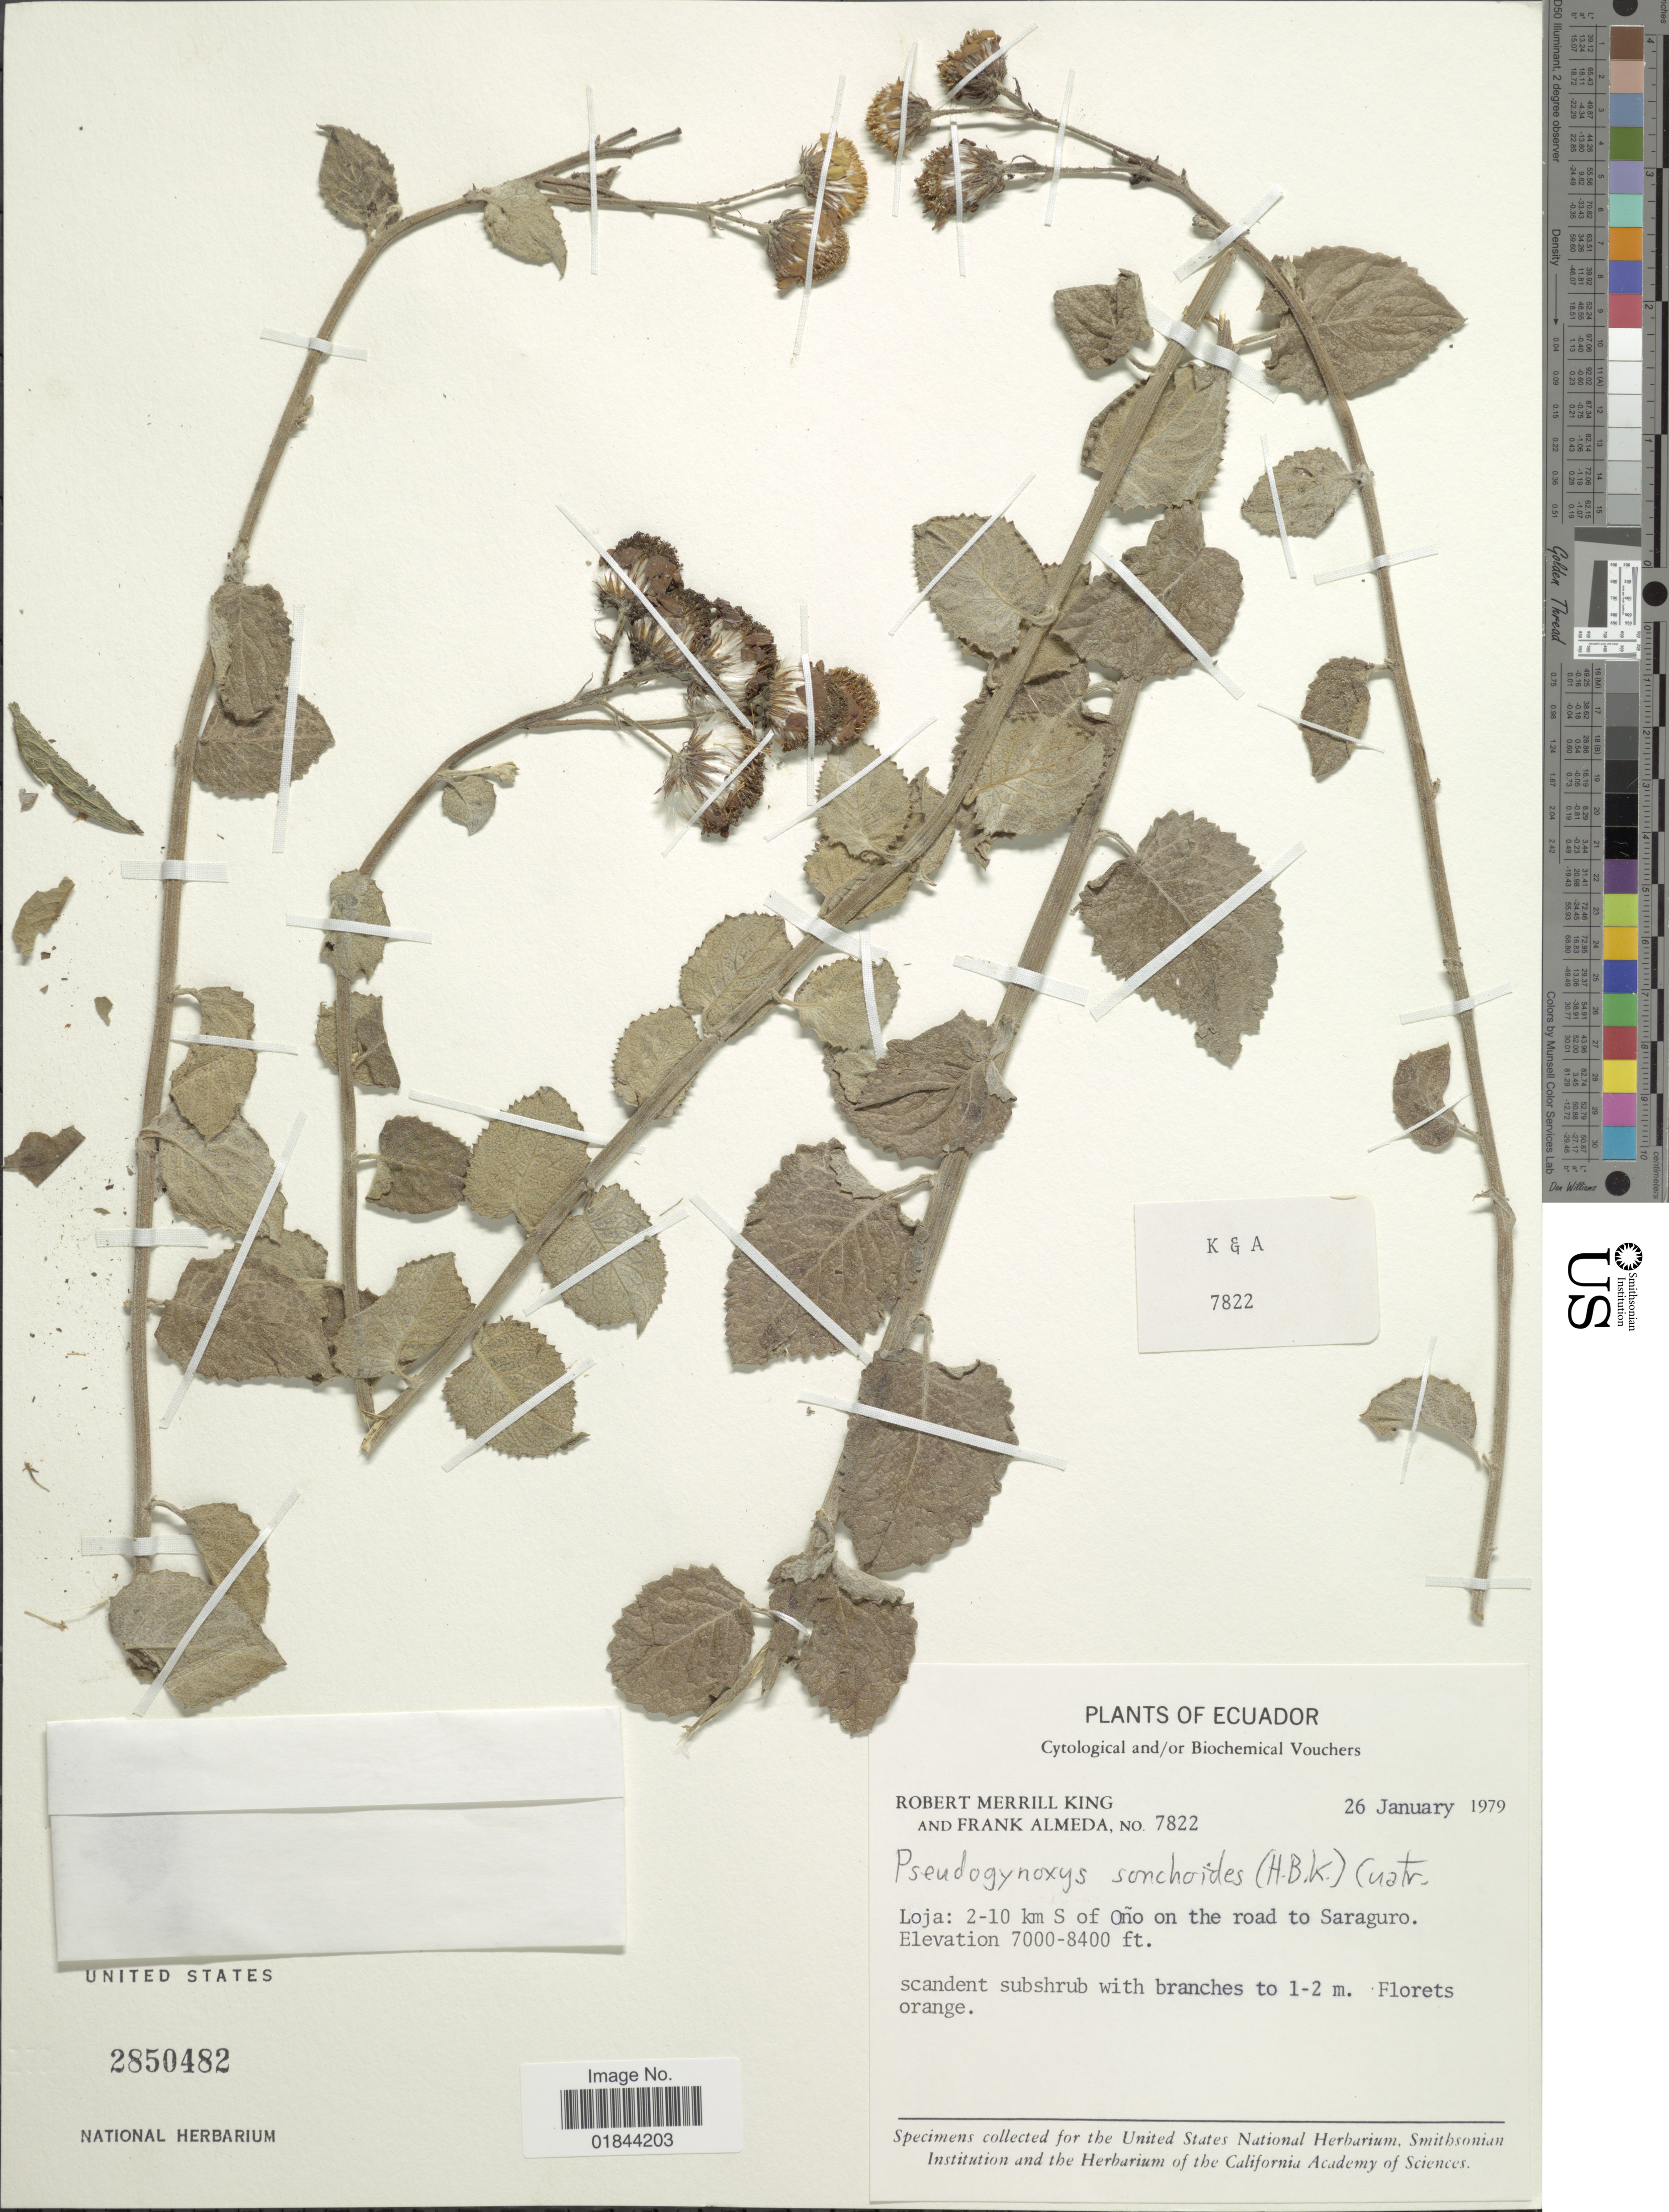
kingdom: Plantae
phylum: Tracheophyta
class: Magnoliopsida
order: Asterales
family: Asteraceae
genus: Paragynoxys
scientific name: Paragynoxys sochoides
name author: (Kunth) Cuatrec.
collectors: R. M. King & F. Almeda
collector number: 7822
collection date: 1979-01-26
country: Ecuador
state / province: Loja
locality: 2-10 km S of Ono on the road to Saraguro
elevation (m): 2134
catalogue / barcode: US 2850482